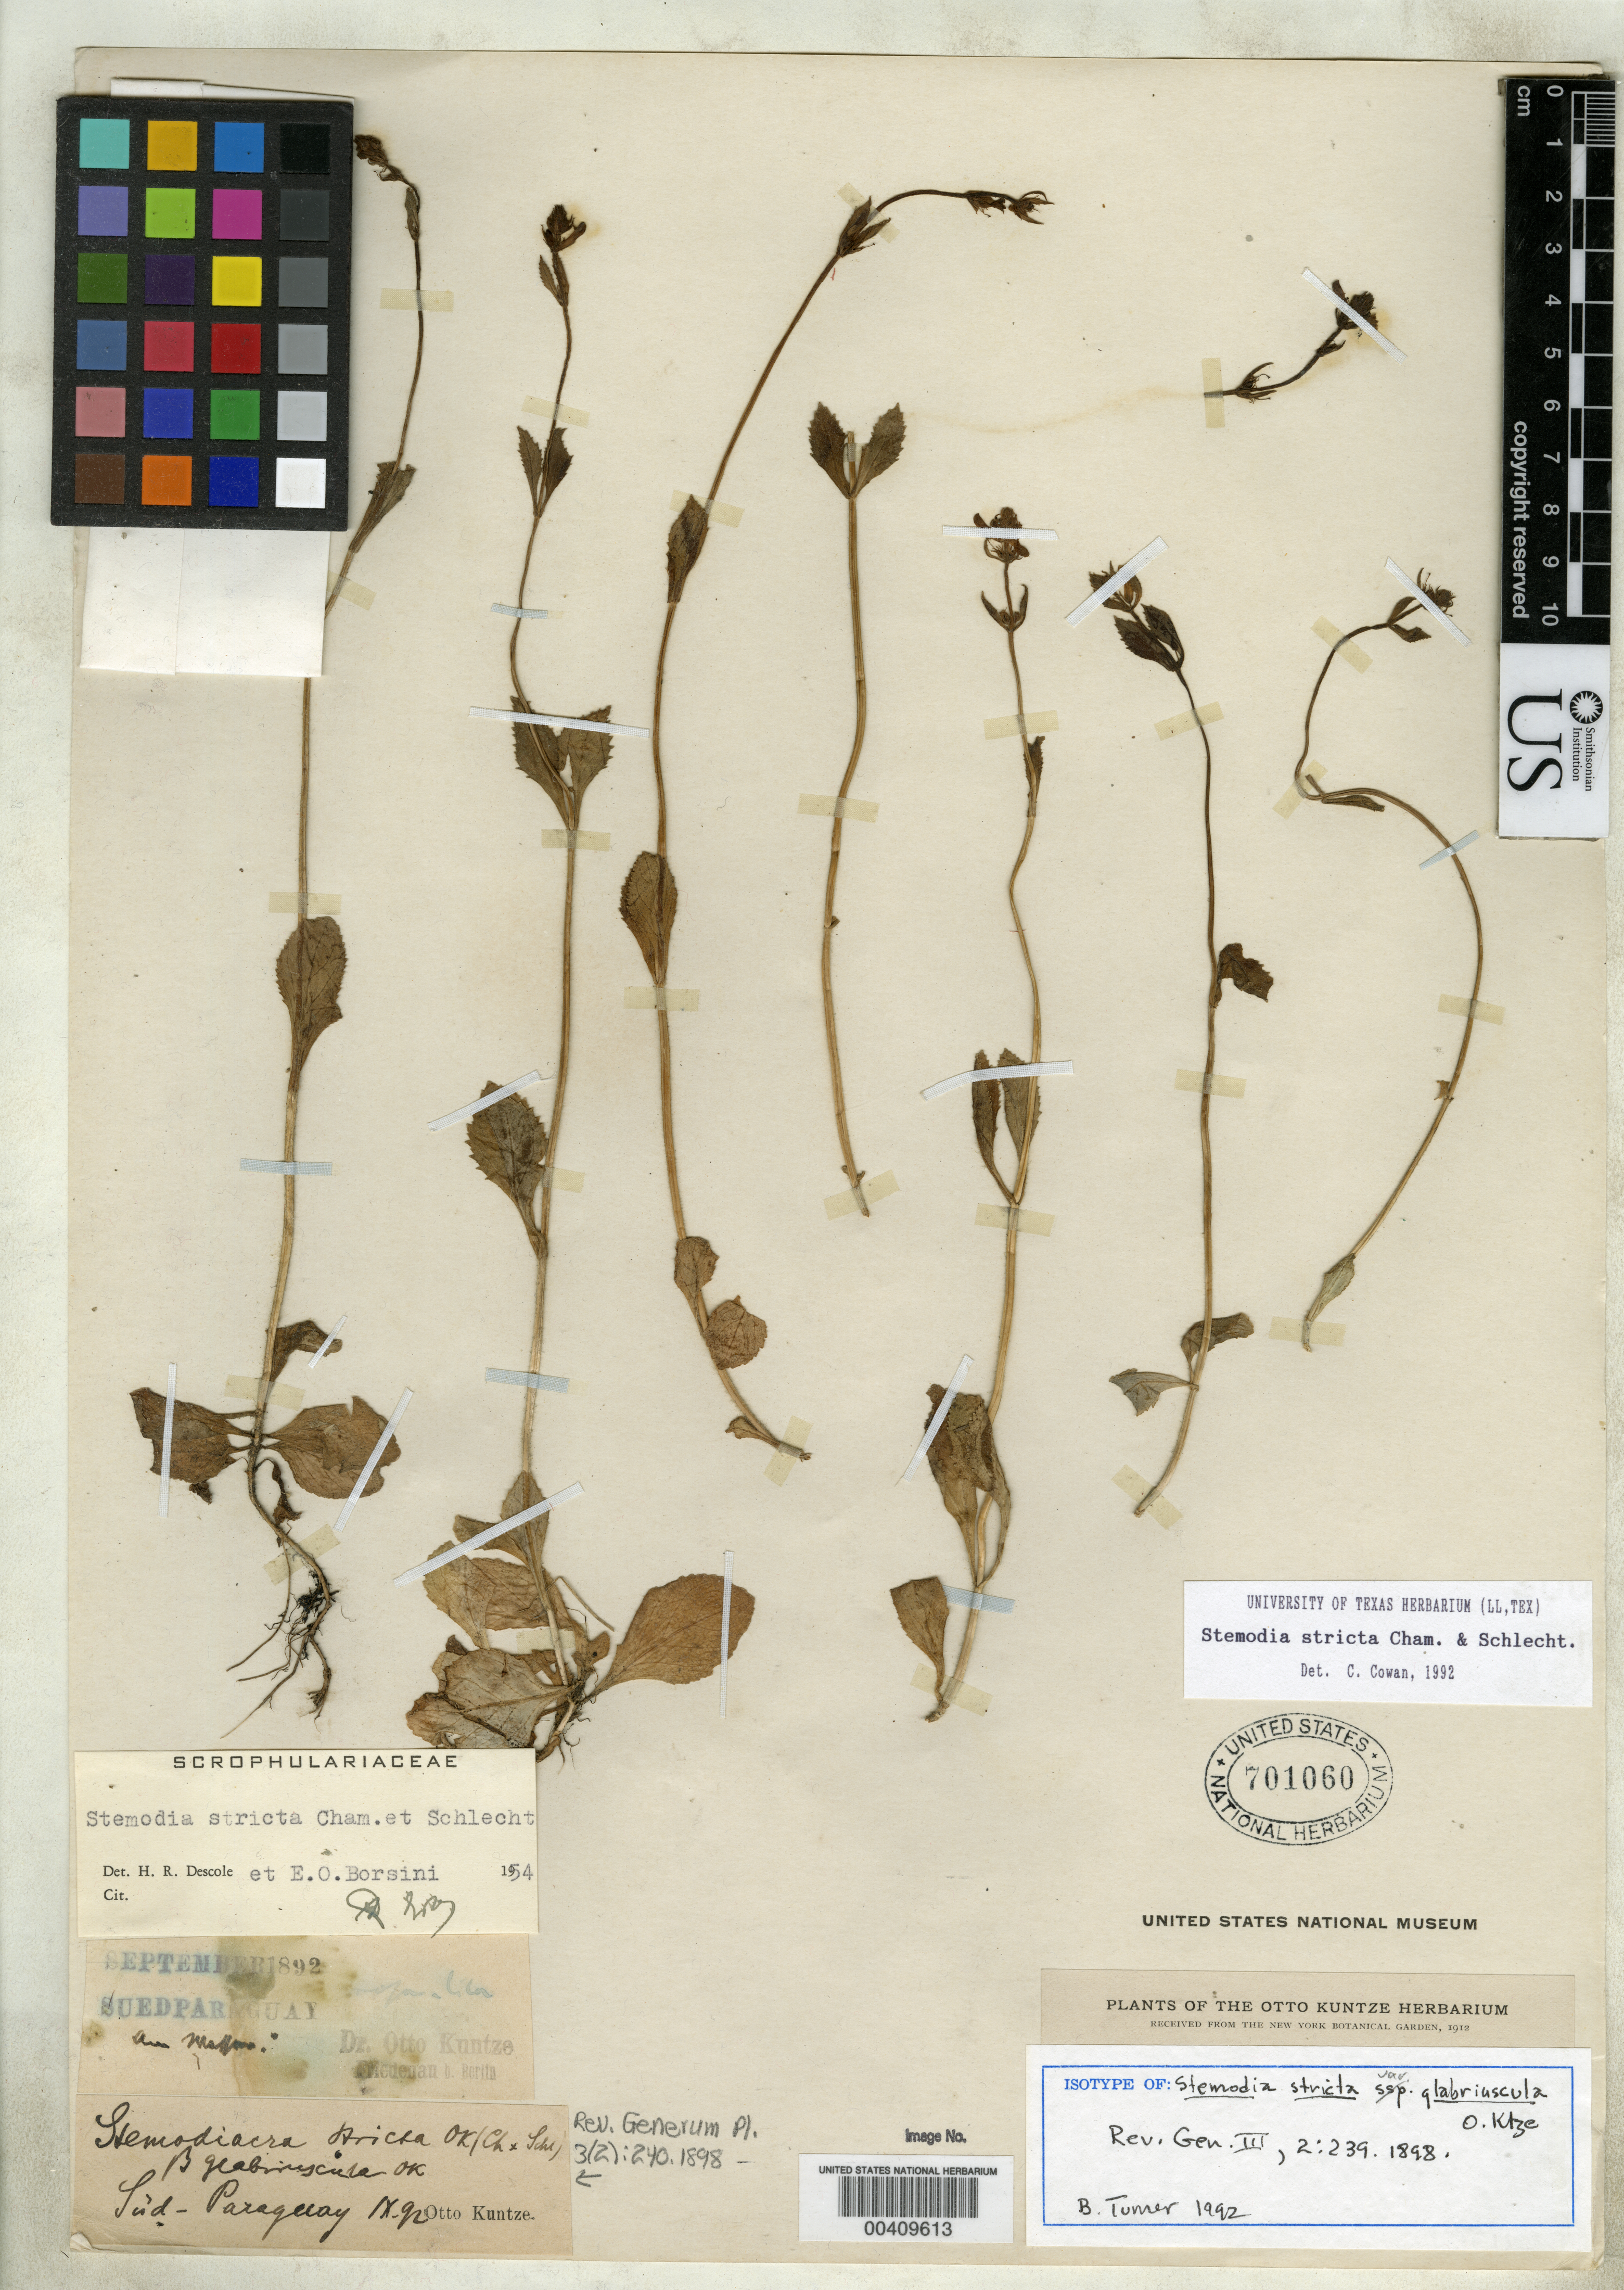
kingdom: Plantae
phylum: Tracheophyta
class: Magnoliopsida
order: Lamiales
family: Plantaginaceae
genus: Stemodiacra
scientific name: Stemodiacra stricta var. glabriuscula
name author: Kuntze in Kuntze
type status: Isotype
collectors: C.E.O. Kuntze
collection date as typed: Sep 1892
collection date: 1892-09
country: Paraguay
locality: Sud Paraguay.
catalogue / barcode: US 701060